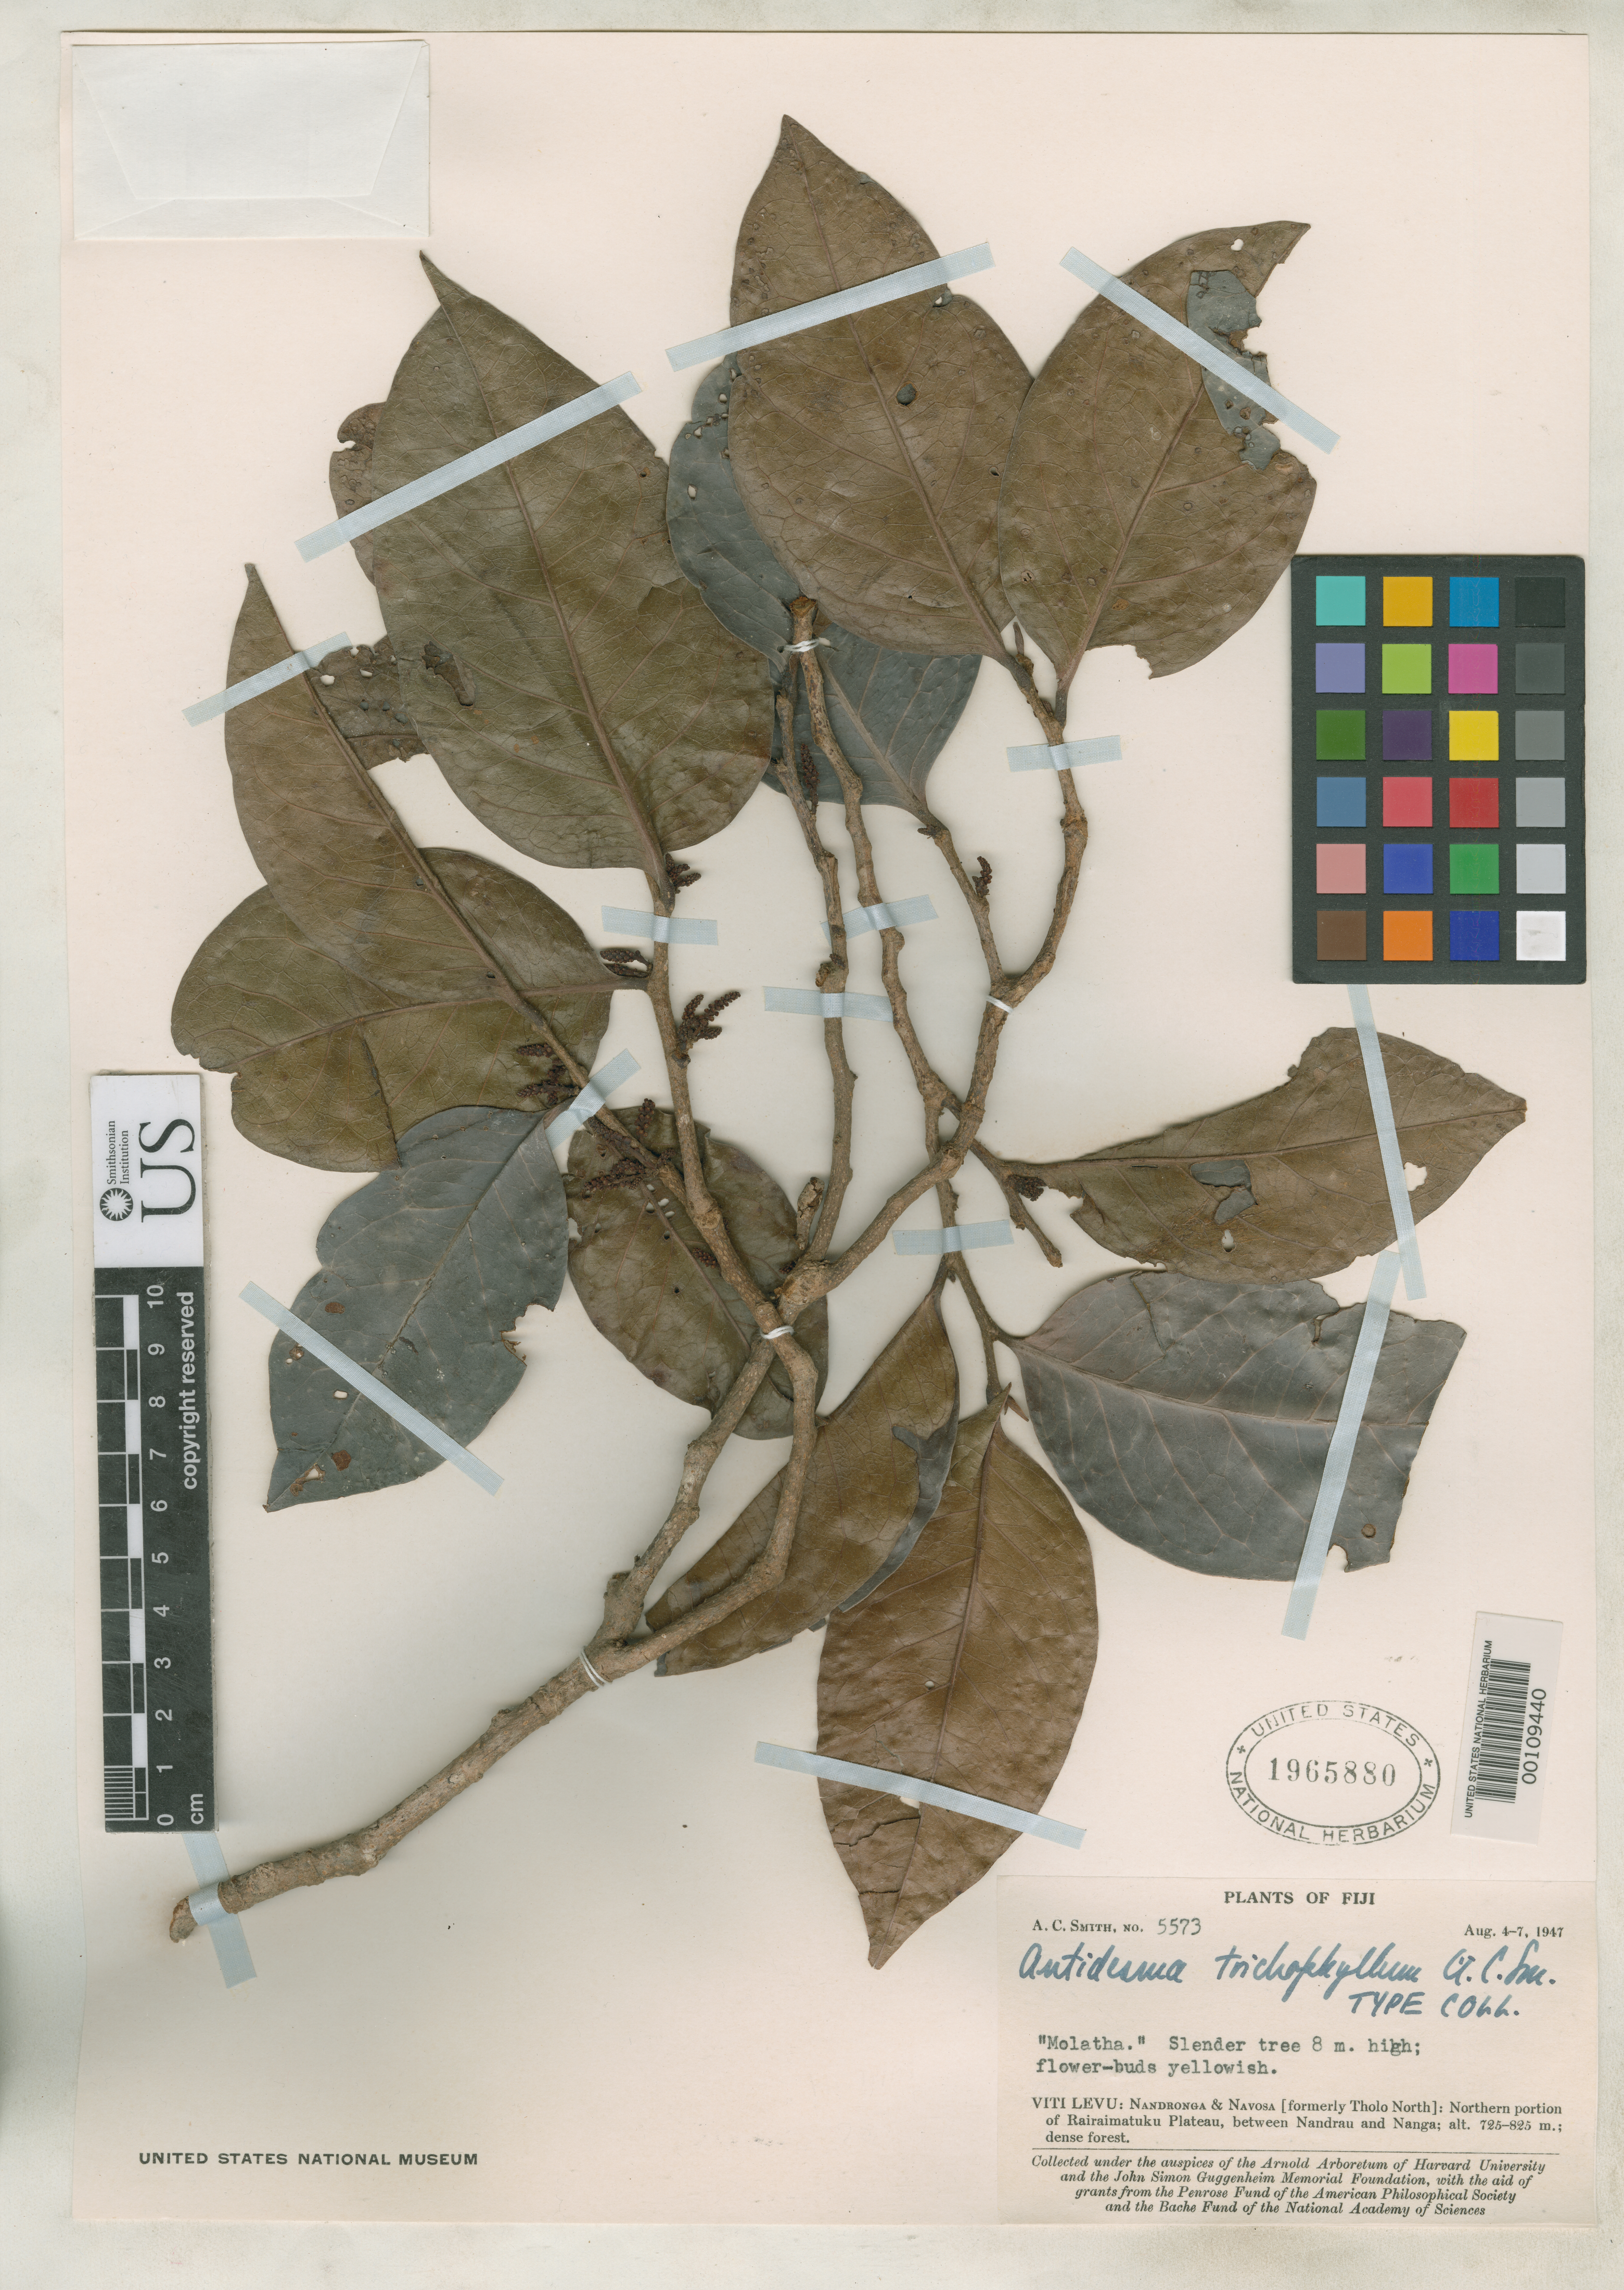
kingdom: Plantae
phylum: Tracheophyta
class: Magnoliopsida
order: Malpighiales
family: Phyllanthaceae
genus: Antidesma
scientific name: Antidesma trichophyllum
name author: A.C. Sm.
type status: Isotype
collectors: A. C. Smith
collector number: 5573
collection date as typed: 07 Aug 1947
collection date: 1947-08-07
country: Fiji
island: Viti Levu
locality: Mathuata, Seanggangga Plateau, Korovuli River, vicinity of Natua. [Viti Levu Group]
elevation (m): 100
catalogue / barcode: US 1965880